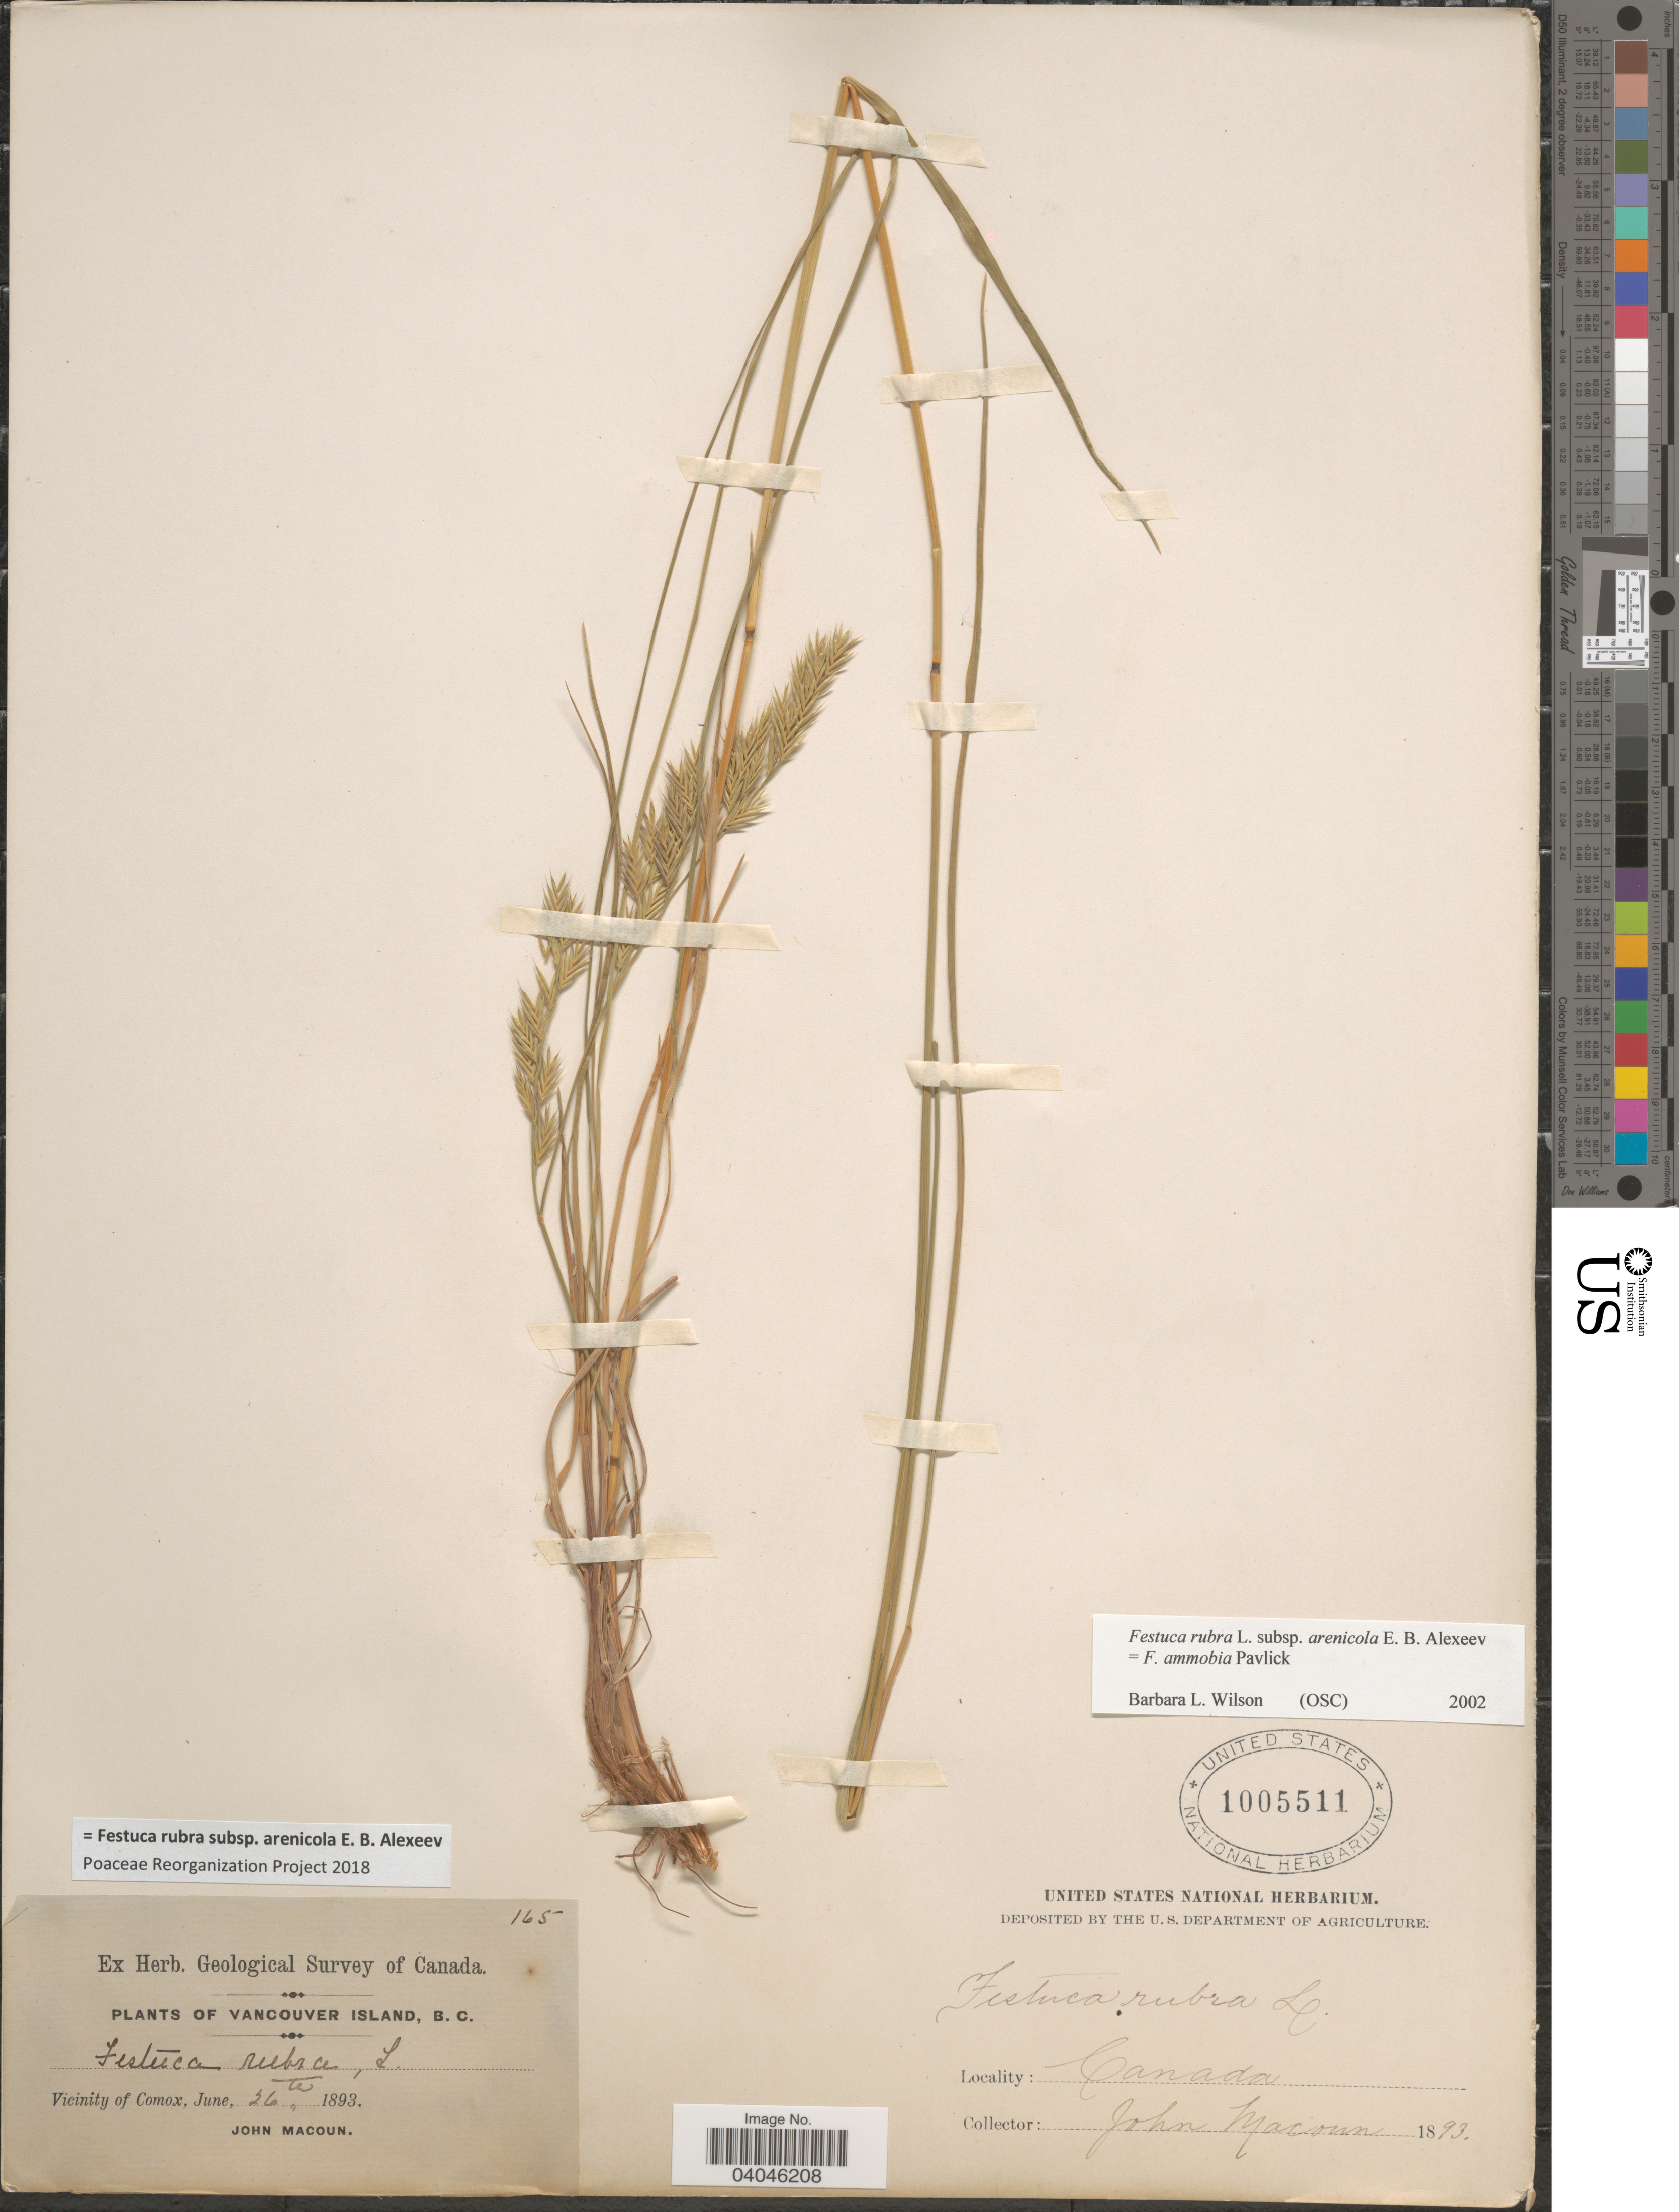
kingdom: Plantae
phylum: Tracheophyta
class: Liliopsida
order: Poales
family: Poaceae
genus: Festuca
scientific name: Festuca rubra subsp. arenicola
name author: E.B. Alexeev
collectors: J. Macoun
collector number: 165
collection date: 1893-06-26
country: Canada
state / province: British Columbia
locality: Vancouver Island. Vicinity of Comox.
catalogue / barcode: US 1005511